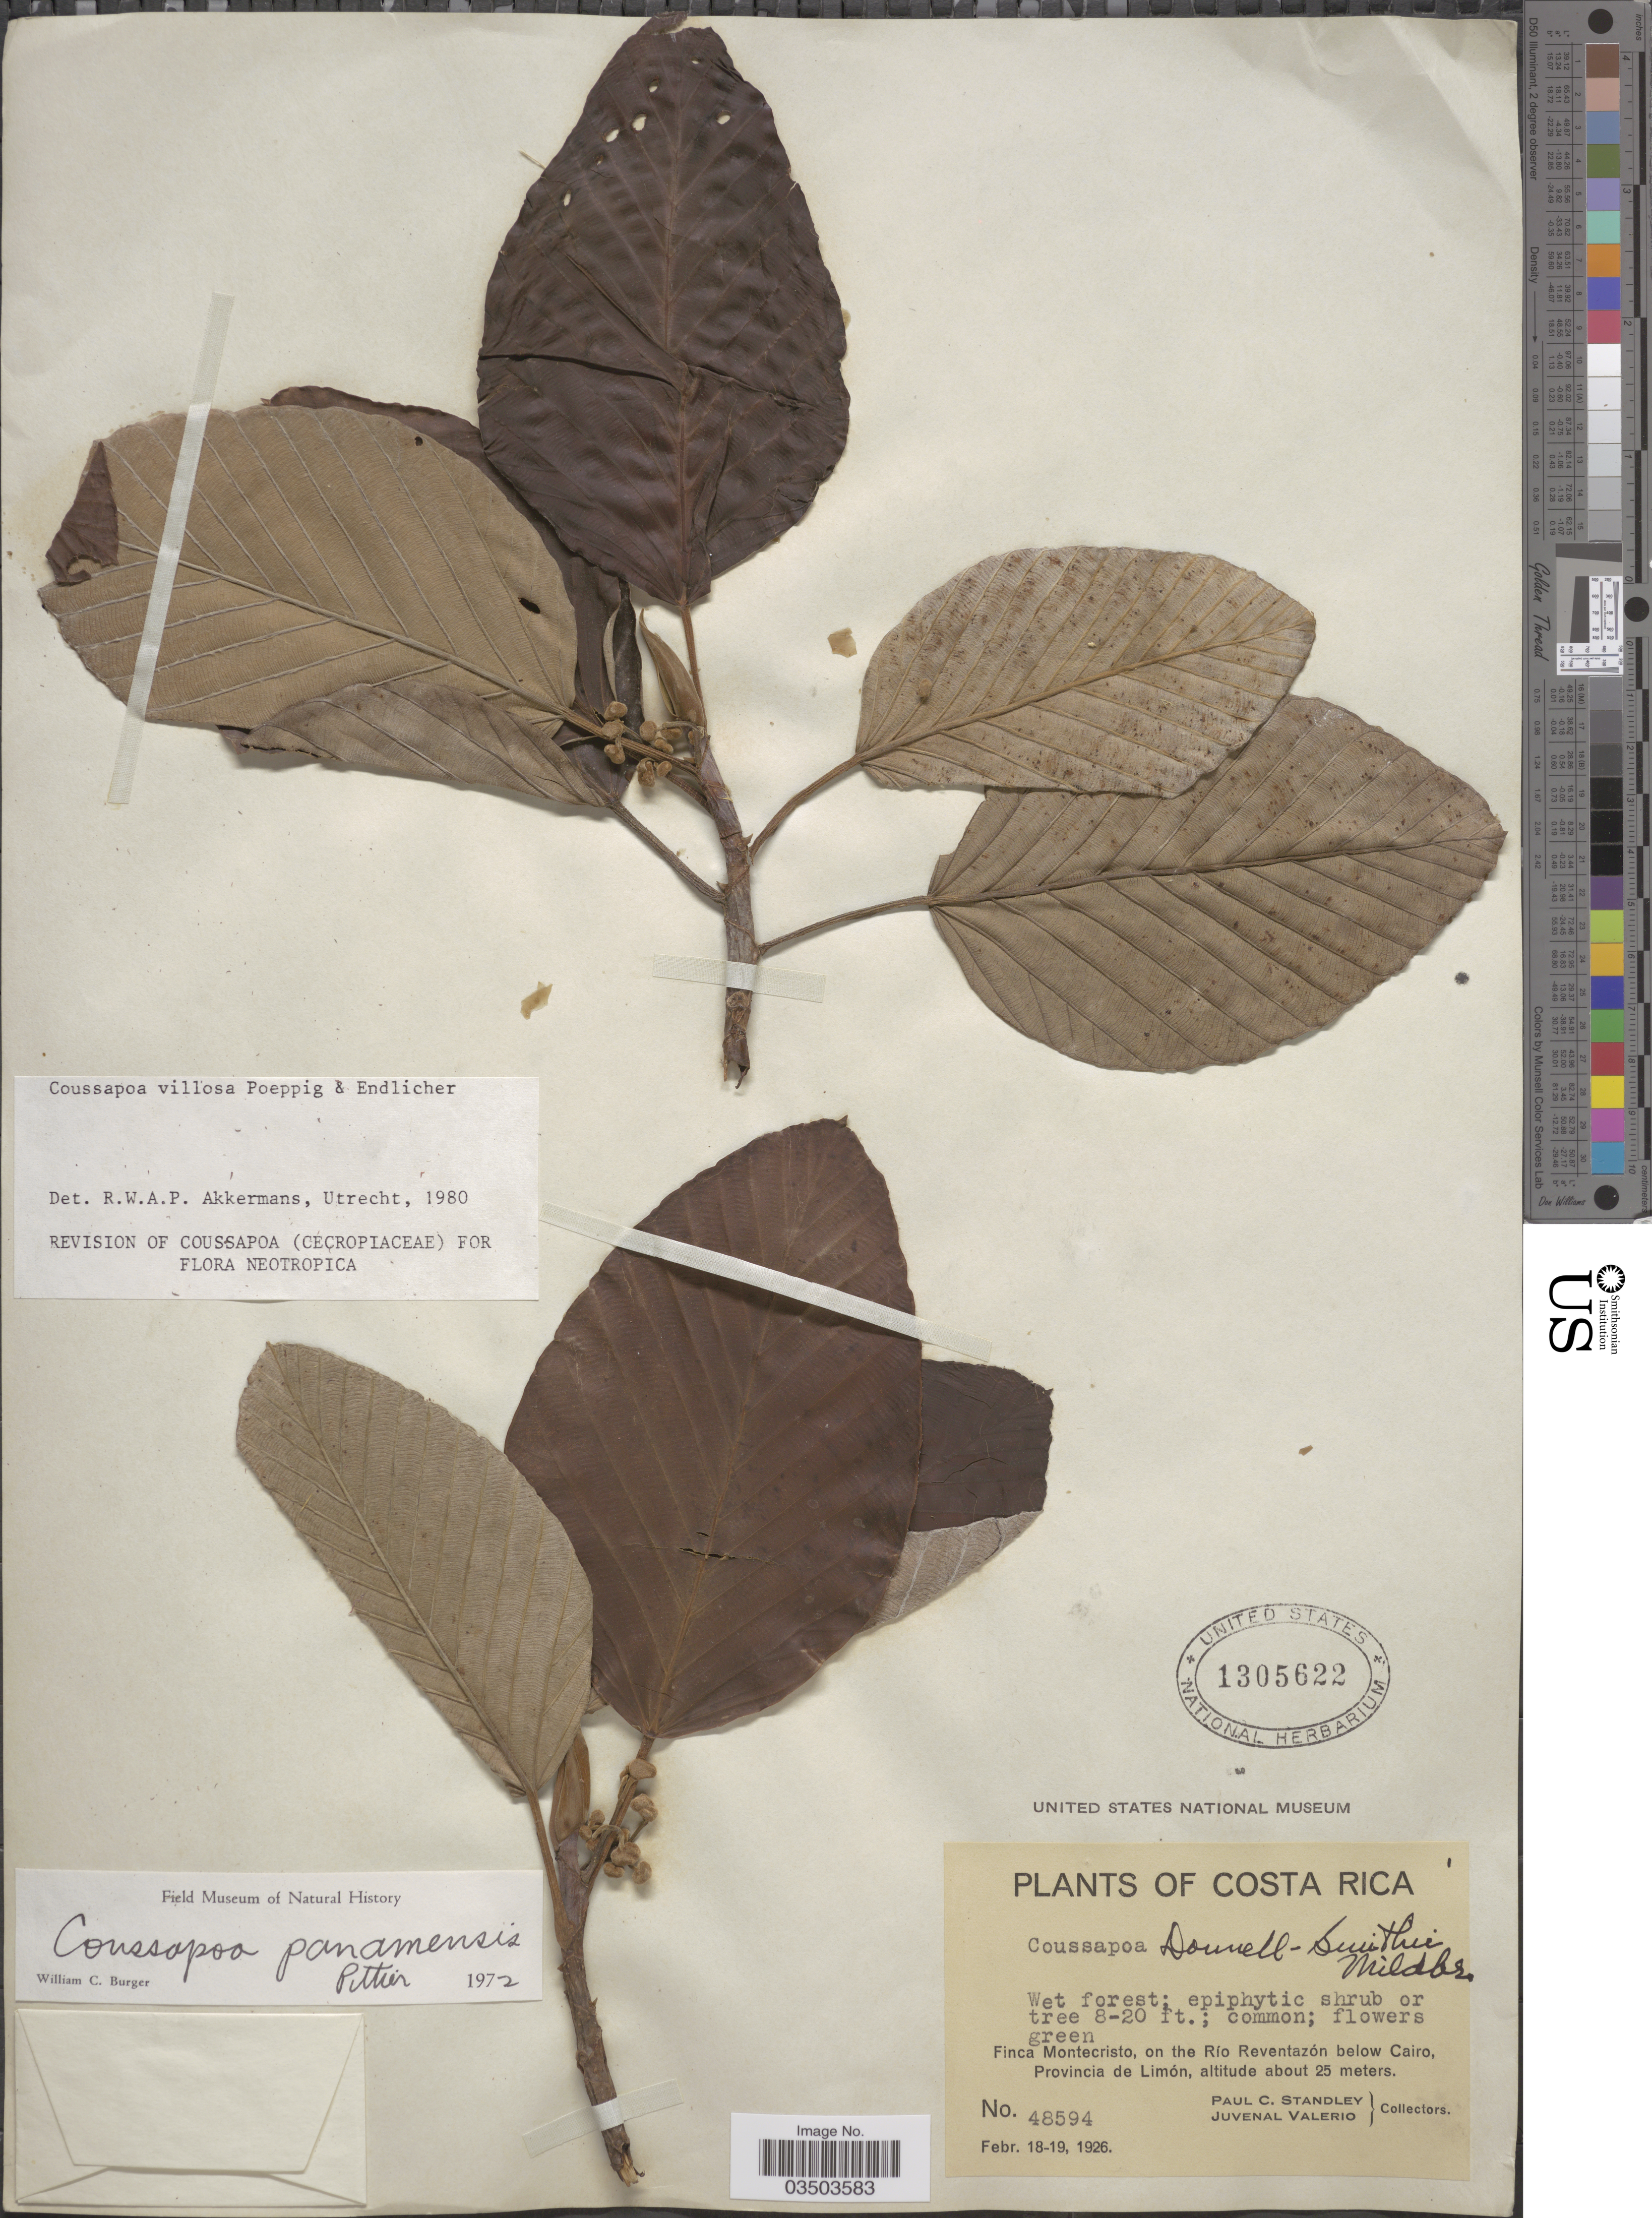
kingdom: Plantae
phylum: Tracheophyta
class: Magnoliopsida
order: Rosales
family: Urticaceae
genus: Coussapoa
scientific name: Coussapoa villosa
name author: Poepp. & Endl.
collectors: P. C. Standley & J. Valerio R.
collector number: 48594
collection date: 1926-02-18/1926-02-19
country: Costa Rica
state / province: Limón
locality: Finca Montecristo, on the Río Reventazón below Cairo.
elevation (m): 25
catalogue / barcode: US 1305622